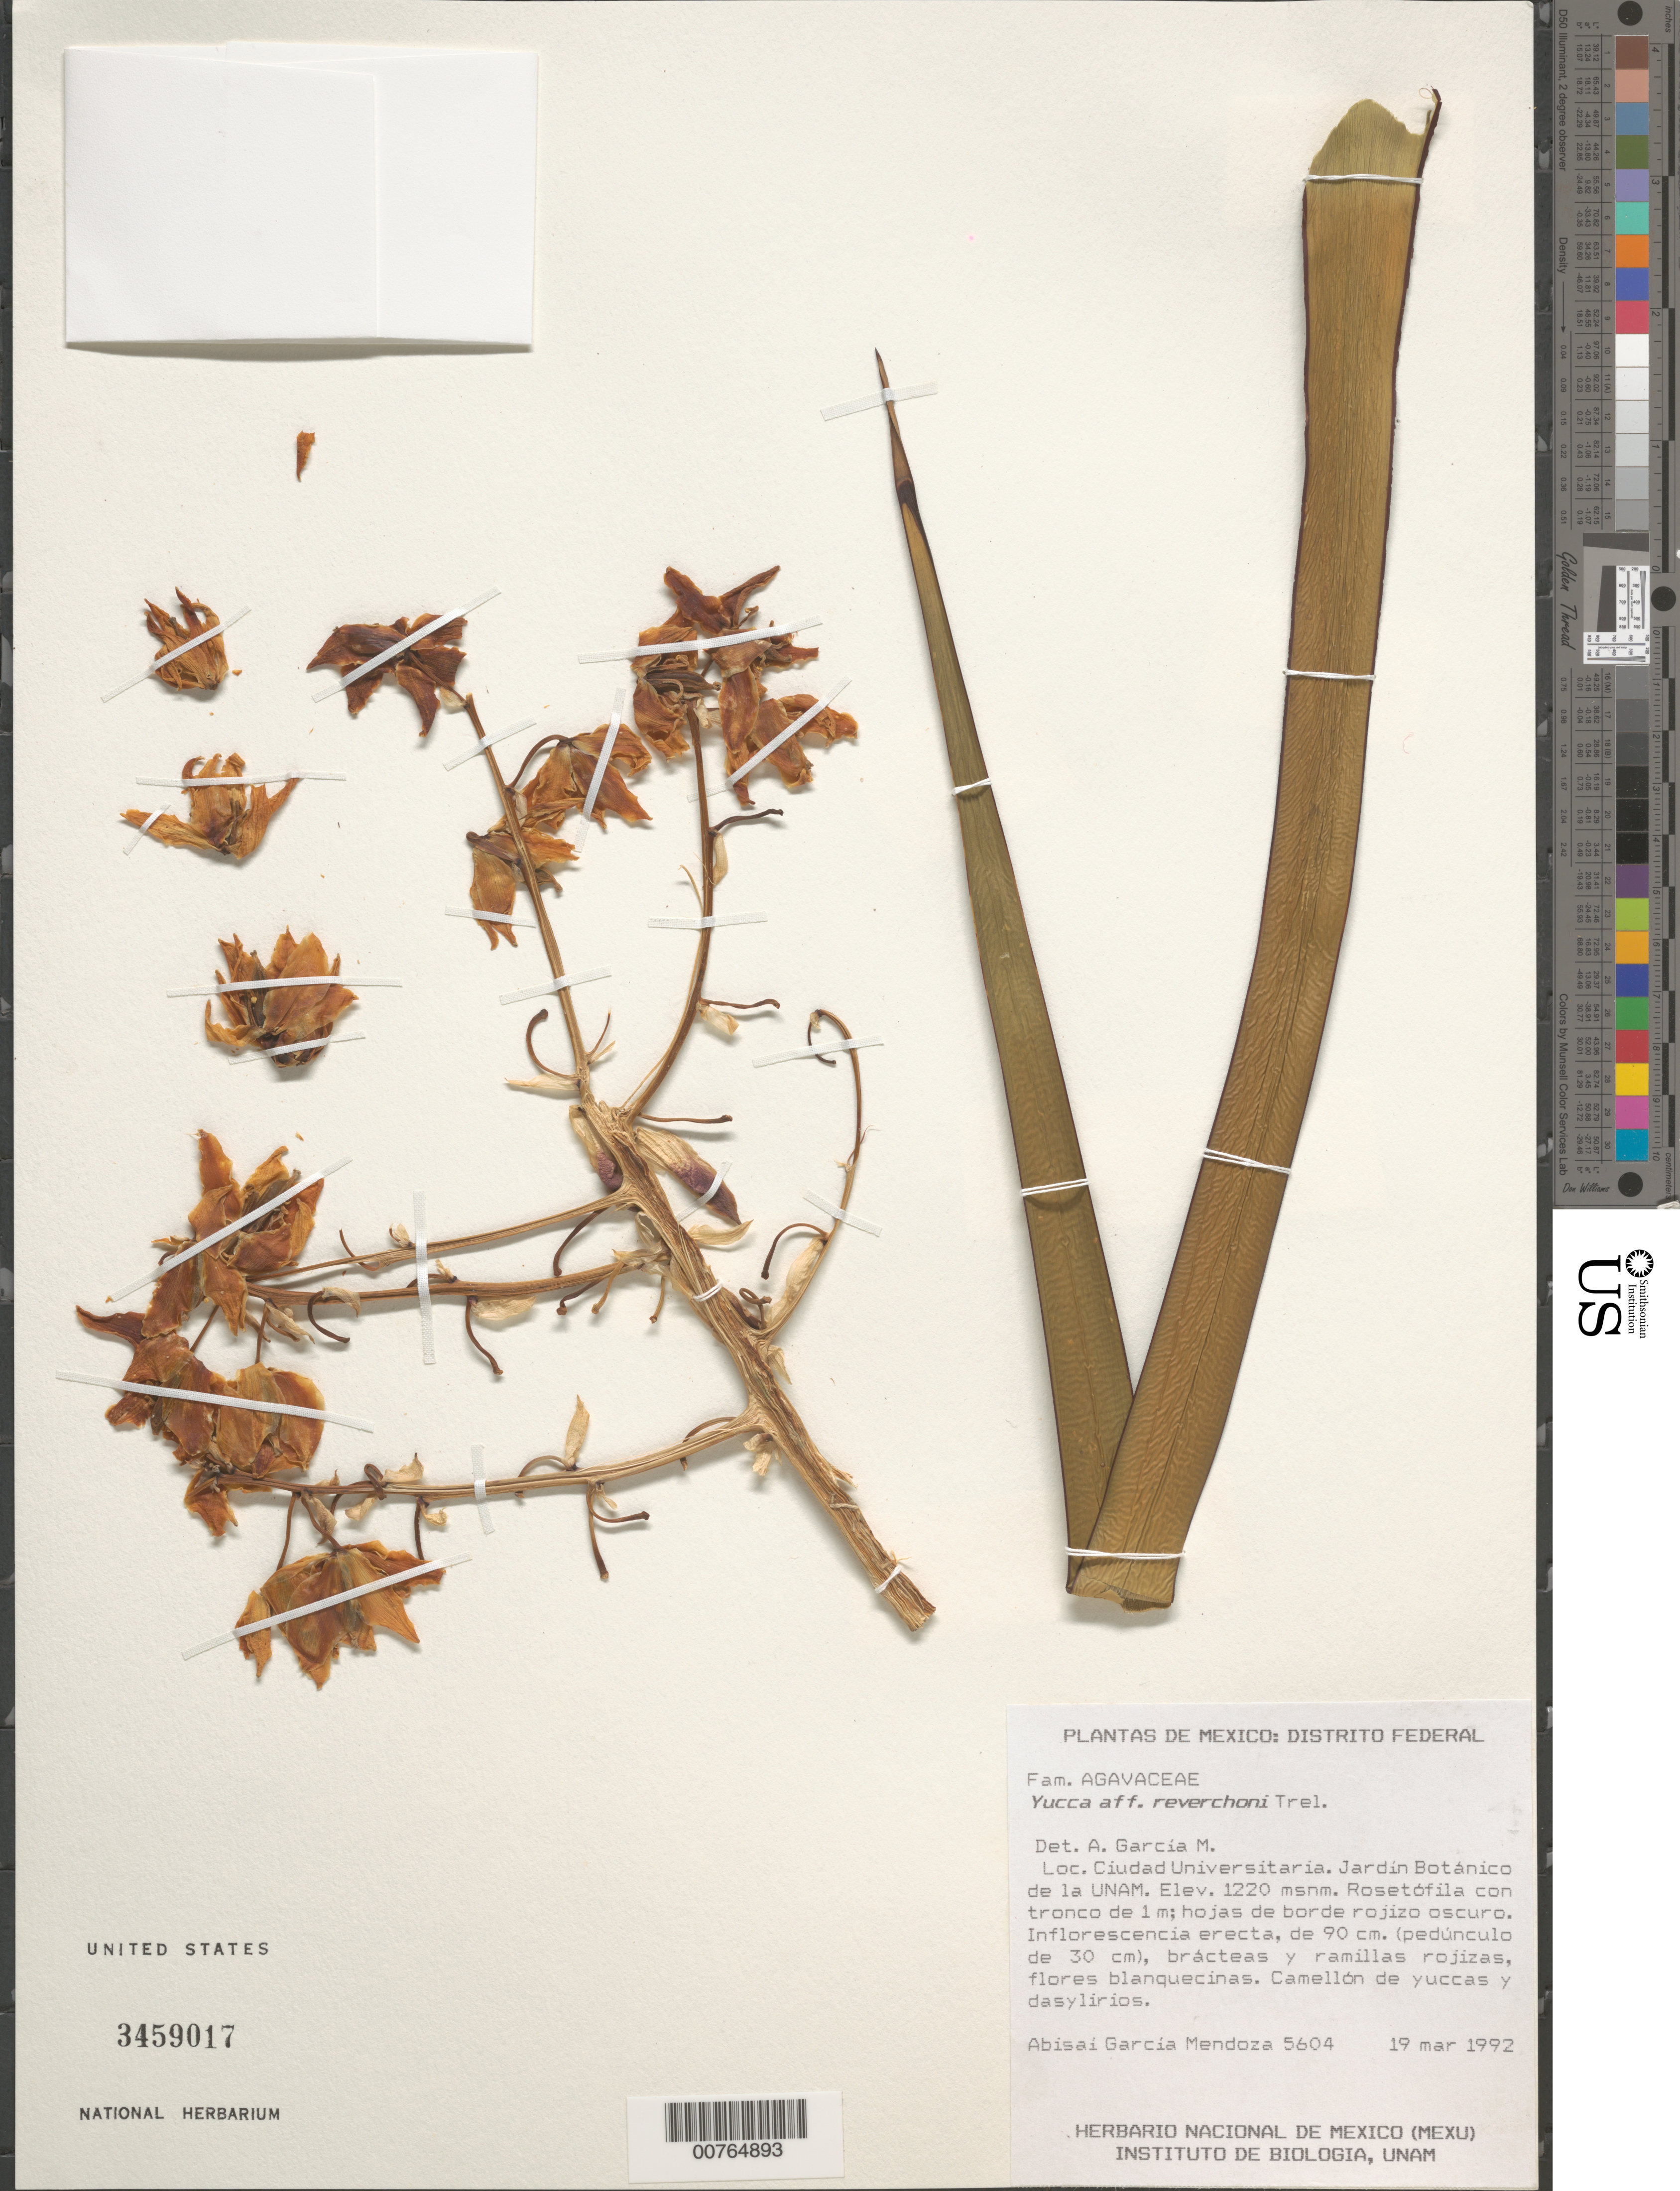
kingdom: Plantae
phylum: Tracheophyta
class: Liliopsida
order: Asparagales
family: Asparagaceae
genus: Yucca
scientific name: Yucca reverchonii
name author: Trel.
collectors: A. García-Mendoza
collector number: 5604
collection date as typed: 19 Mar 1992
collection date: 1992-03-19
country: Mexico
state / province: Distrito Federal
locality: Jardin Botanico de la UNAM, Ciudad Universitaria.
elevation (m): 1220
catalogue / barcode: US 3459017